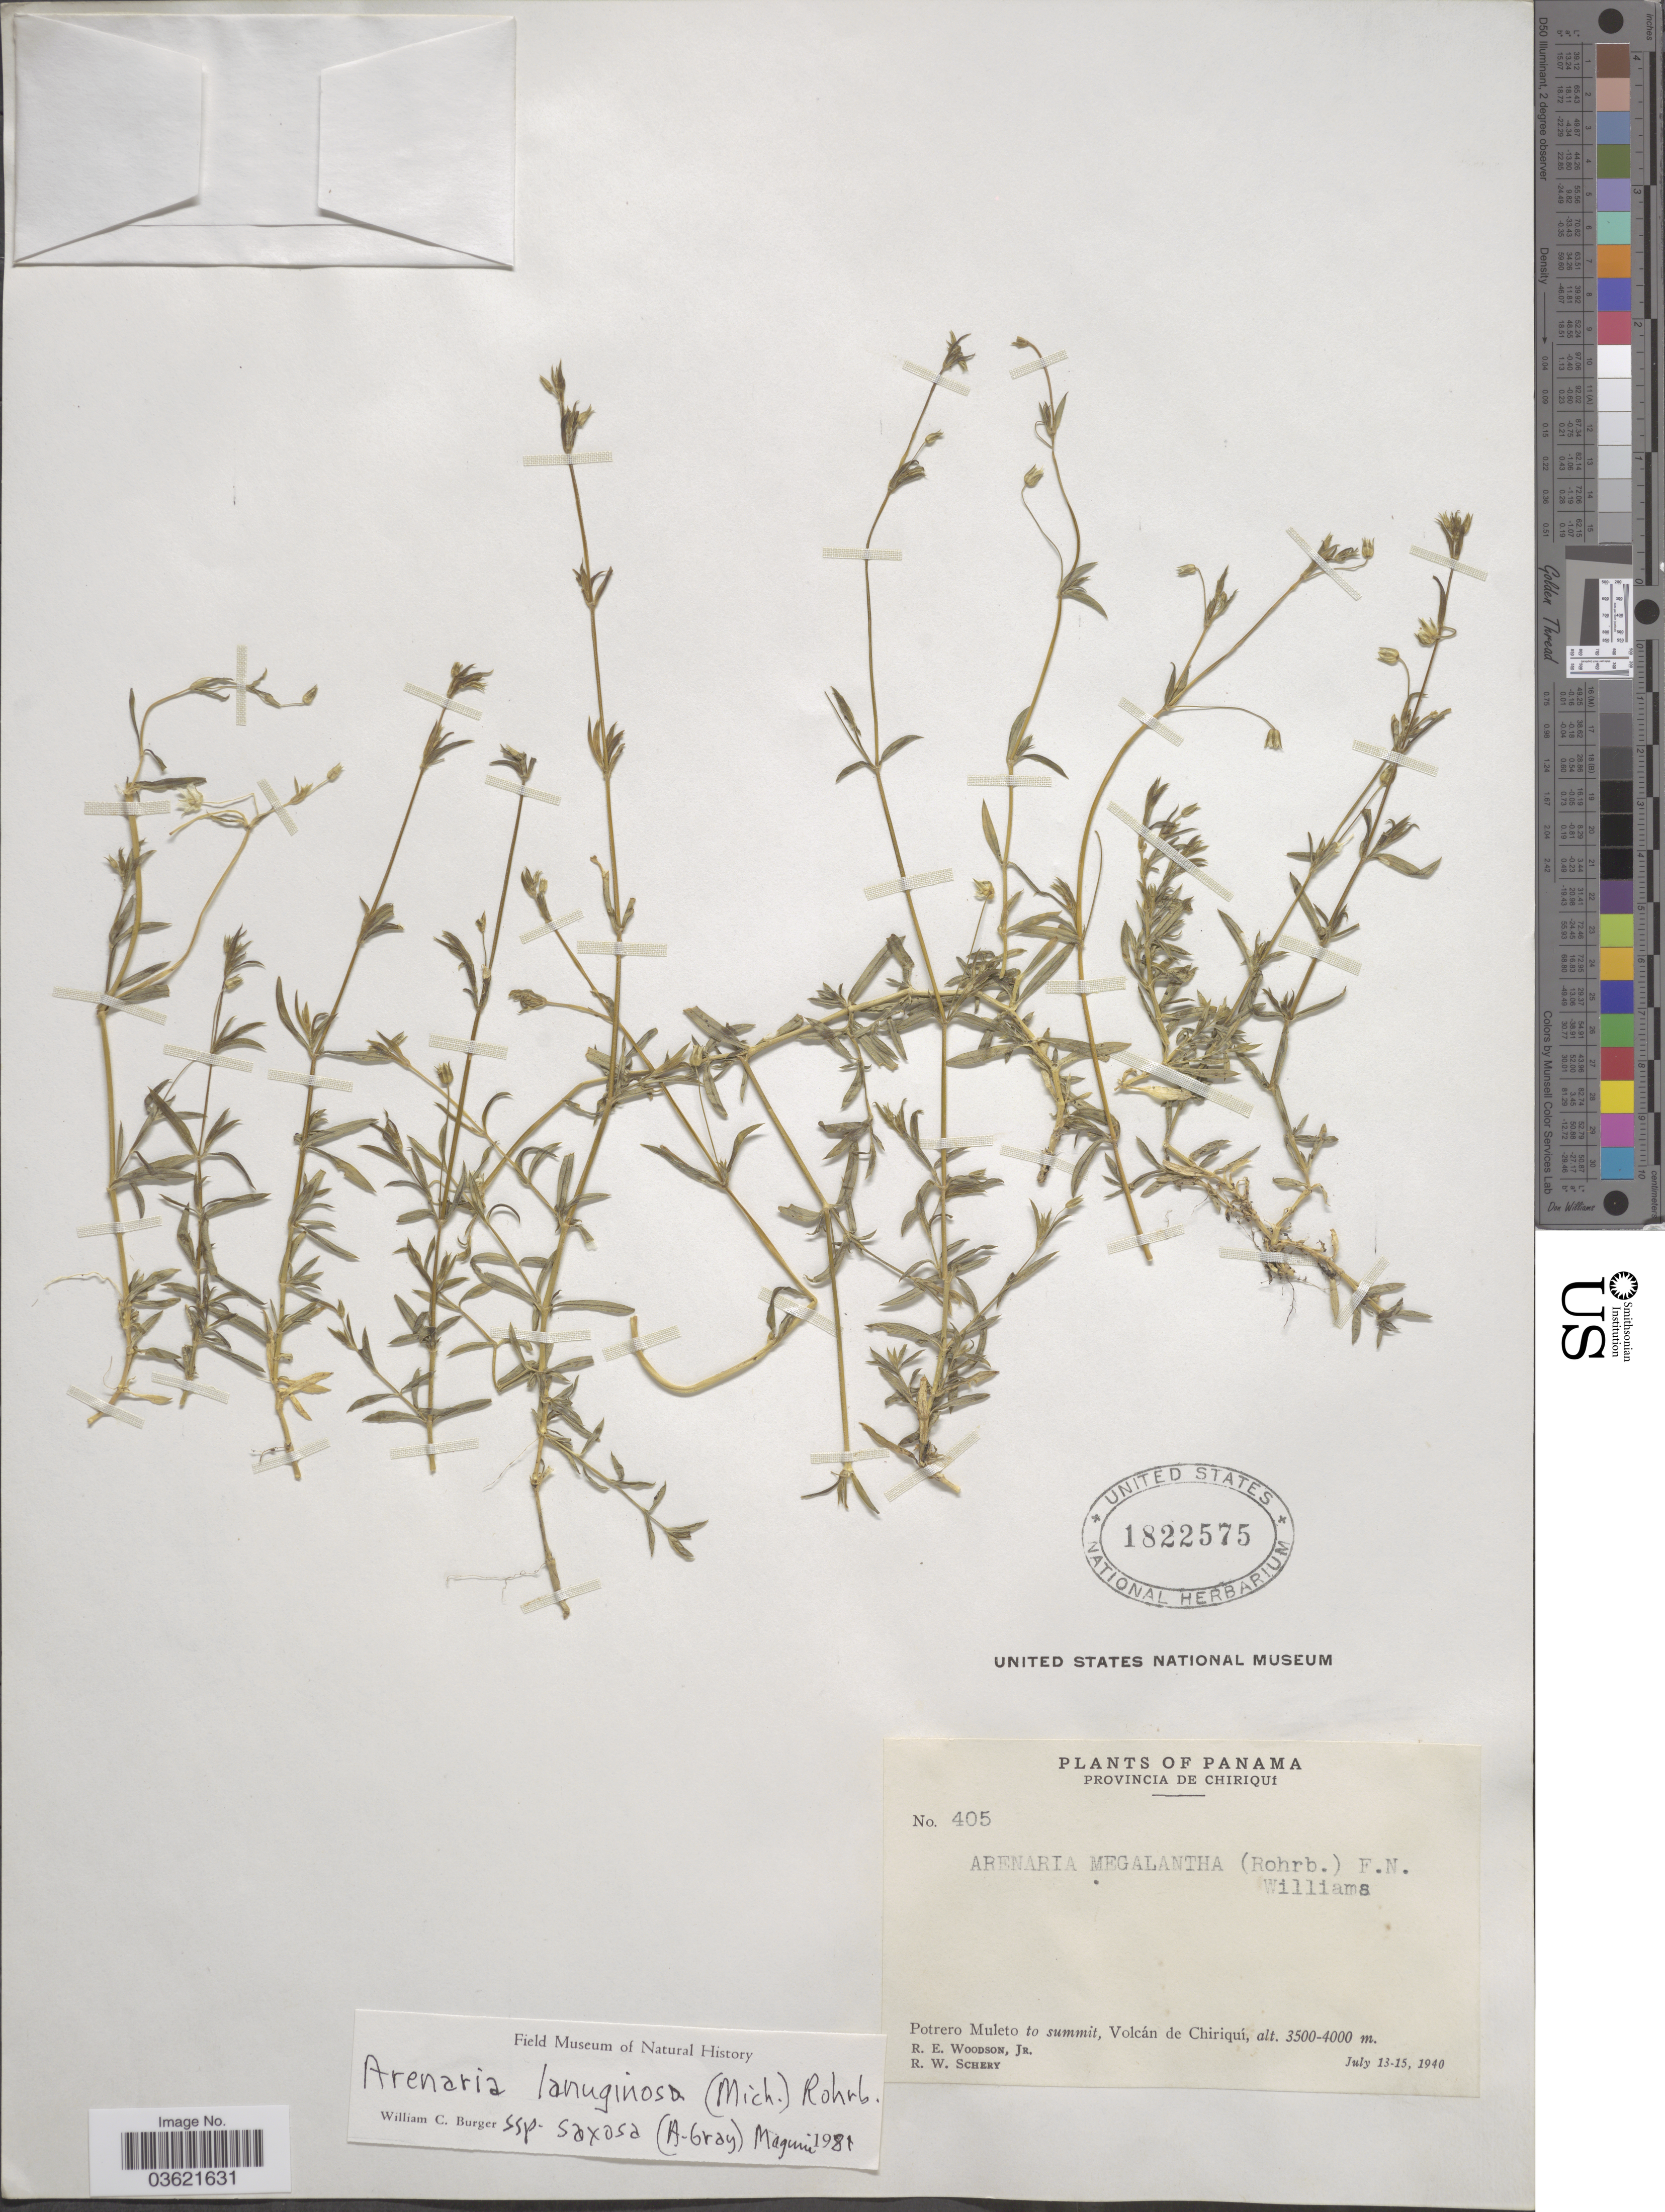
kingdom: Plantae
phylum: Tracheophyta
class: Magnoliopsida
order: Caryophyllales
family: Caryophyllaceae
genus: Arenaria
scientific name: Arenaria lanuginosa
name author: (Michx.) Rohrb.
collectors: R. E. Woodson & R. W. Schery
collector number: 405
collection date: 1940-07-13/1940-07-15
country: Panama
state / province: Chiriqui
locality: Potrero Muleto to summit, Volcán de Chiriquí.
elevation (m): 3500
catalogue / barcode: US 1822575